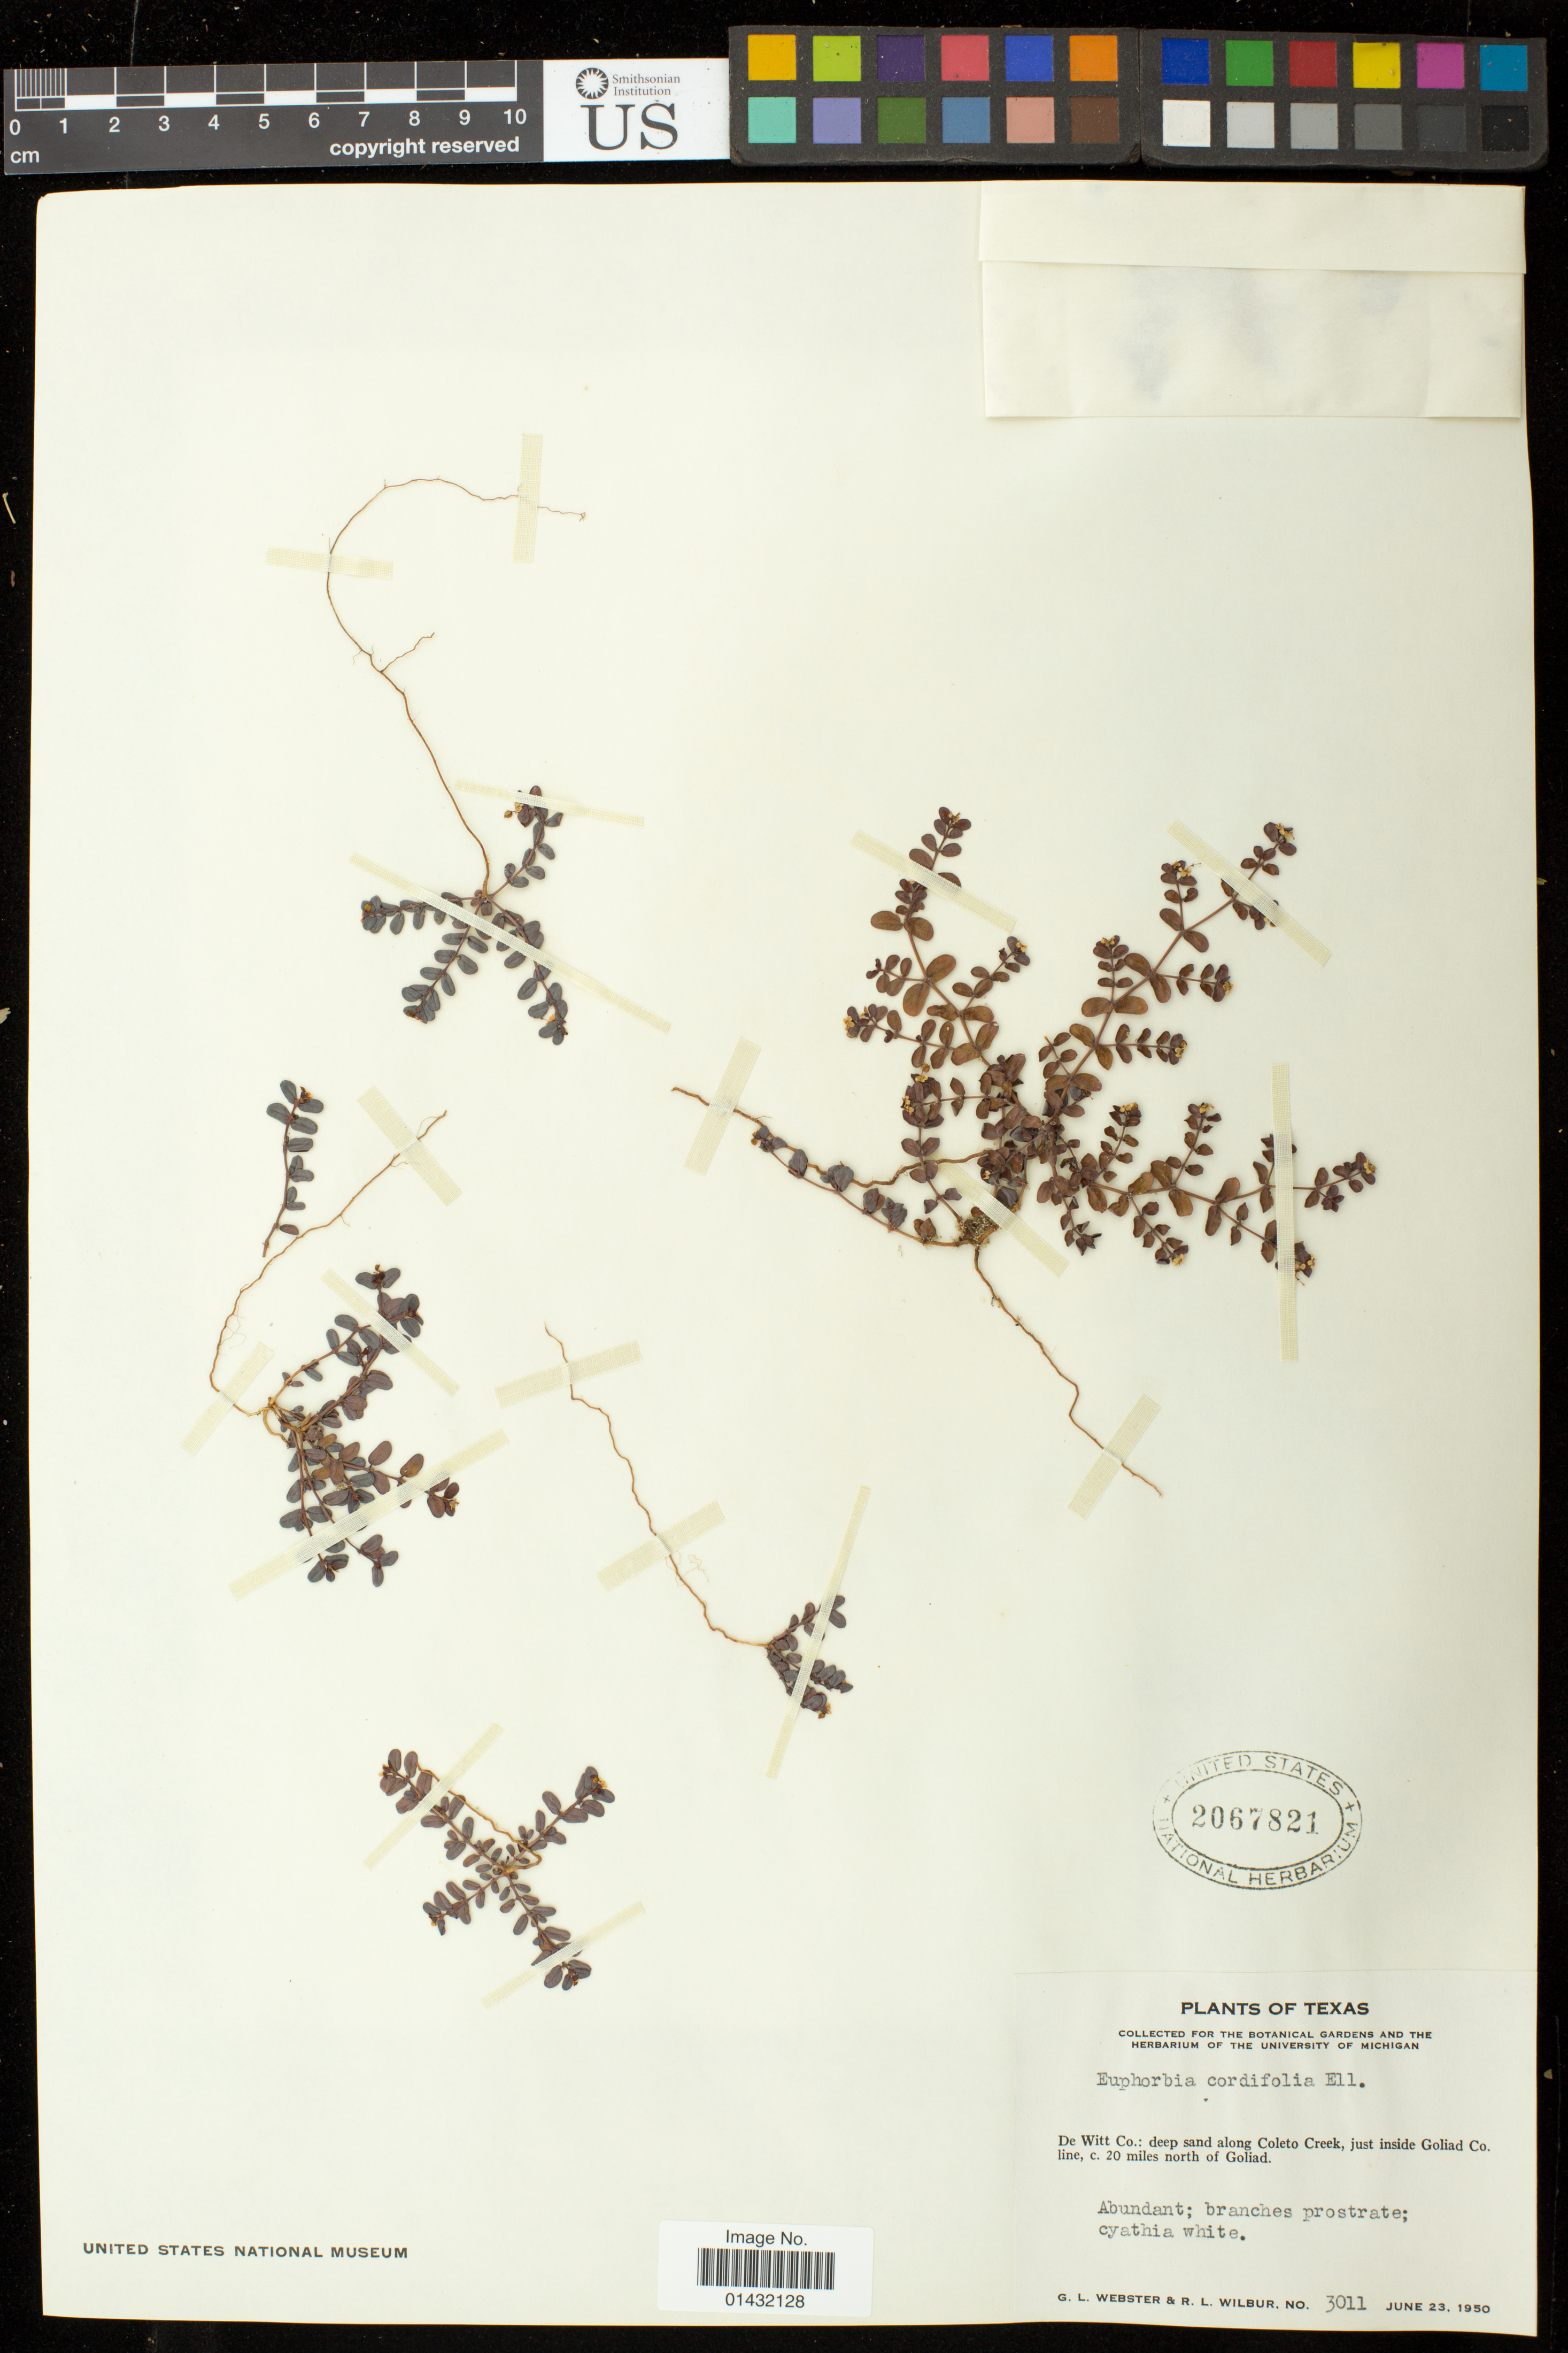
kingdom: Plantae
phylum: Tracheophyta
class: Magnoliopsida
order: Malpighiales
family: Euphorbiaceae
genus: Euphorbia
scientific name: Euphorbia cordifolia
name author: C.A. Mey. & Boiss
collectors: G. L. Webster & R. L. Wilbur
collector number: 3011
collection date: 1950-06-23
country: United States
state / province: Texas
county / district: DeWitt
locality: Along Coleto Creek, just inside Goliad County line, c. 20 miles north of Goliad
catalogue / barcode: US 2067821